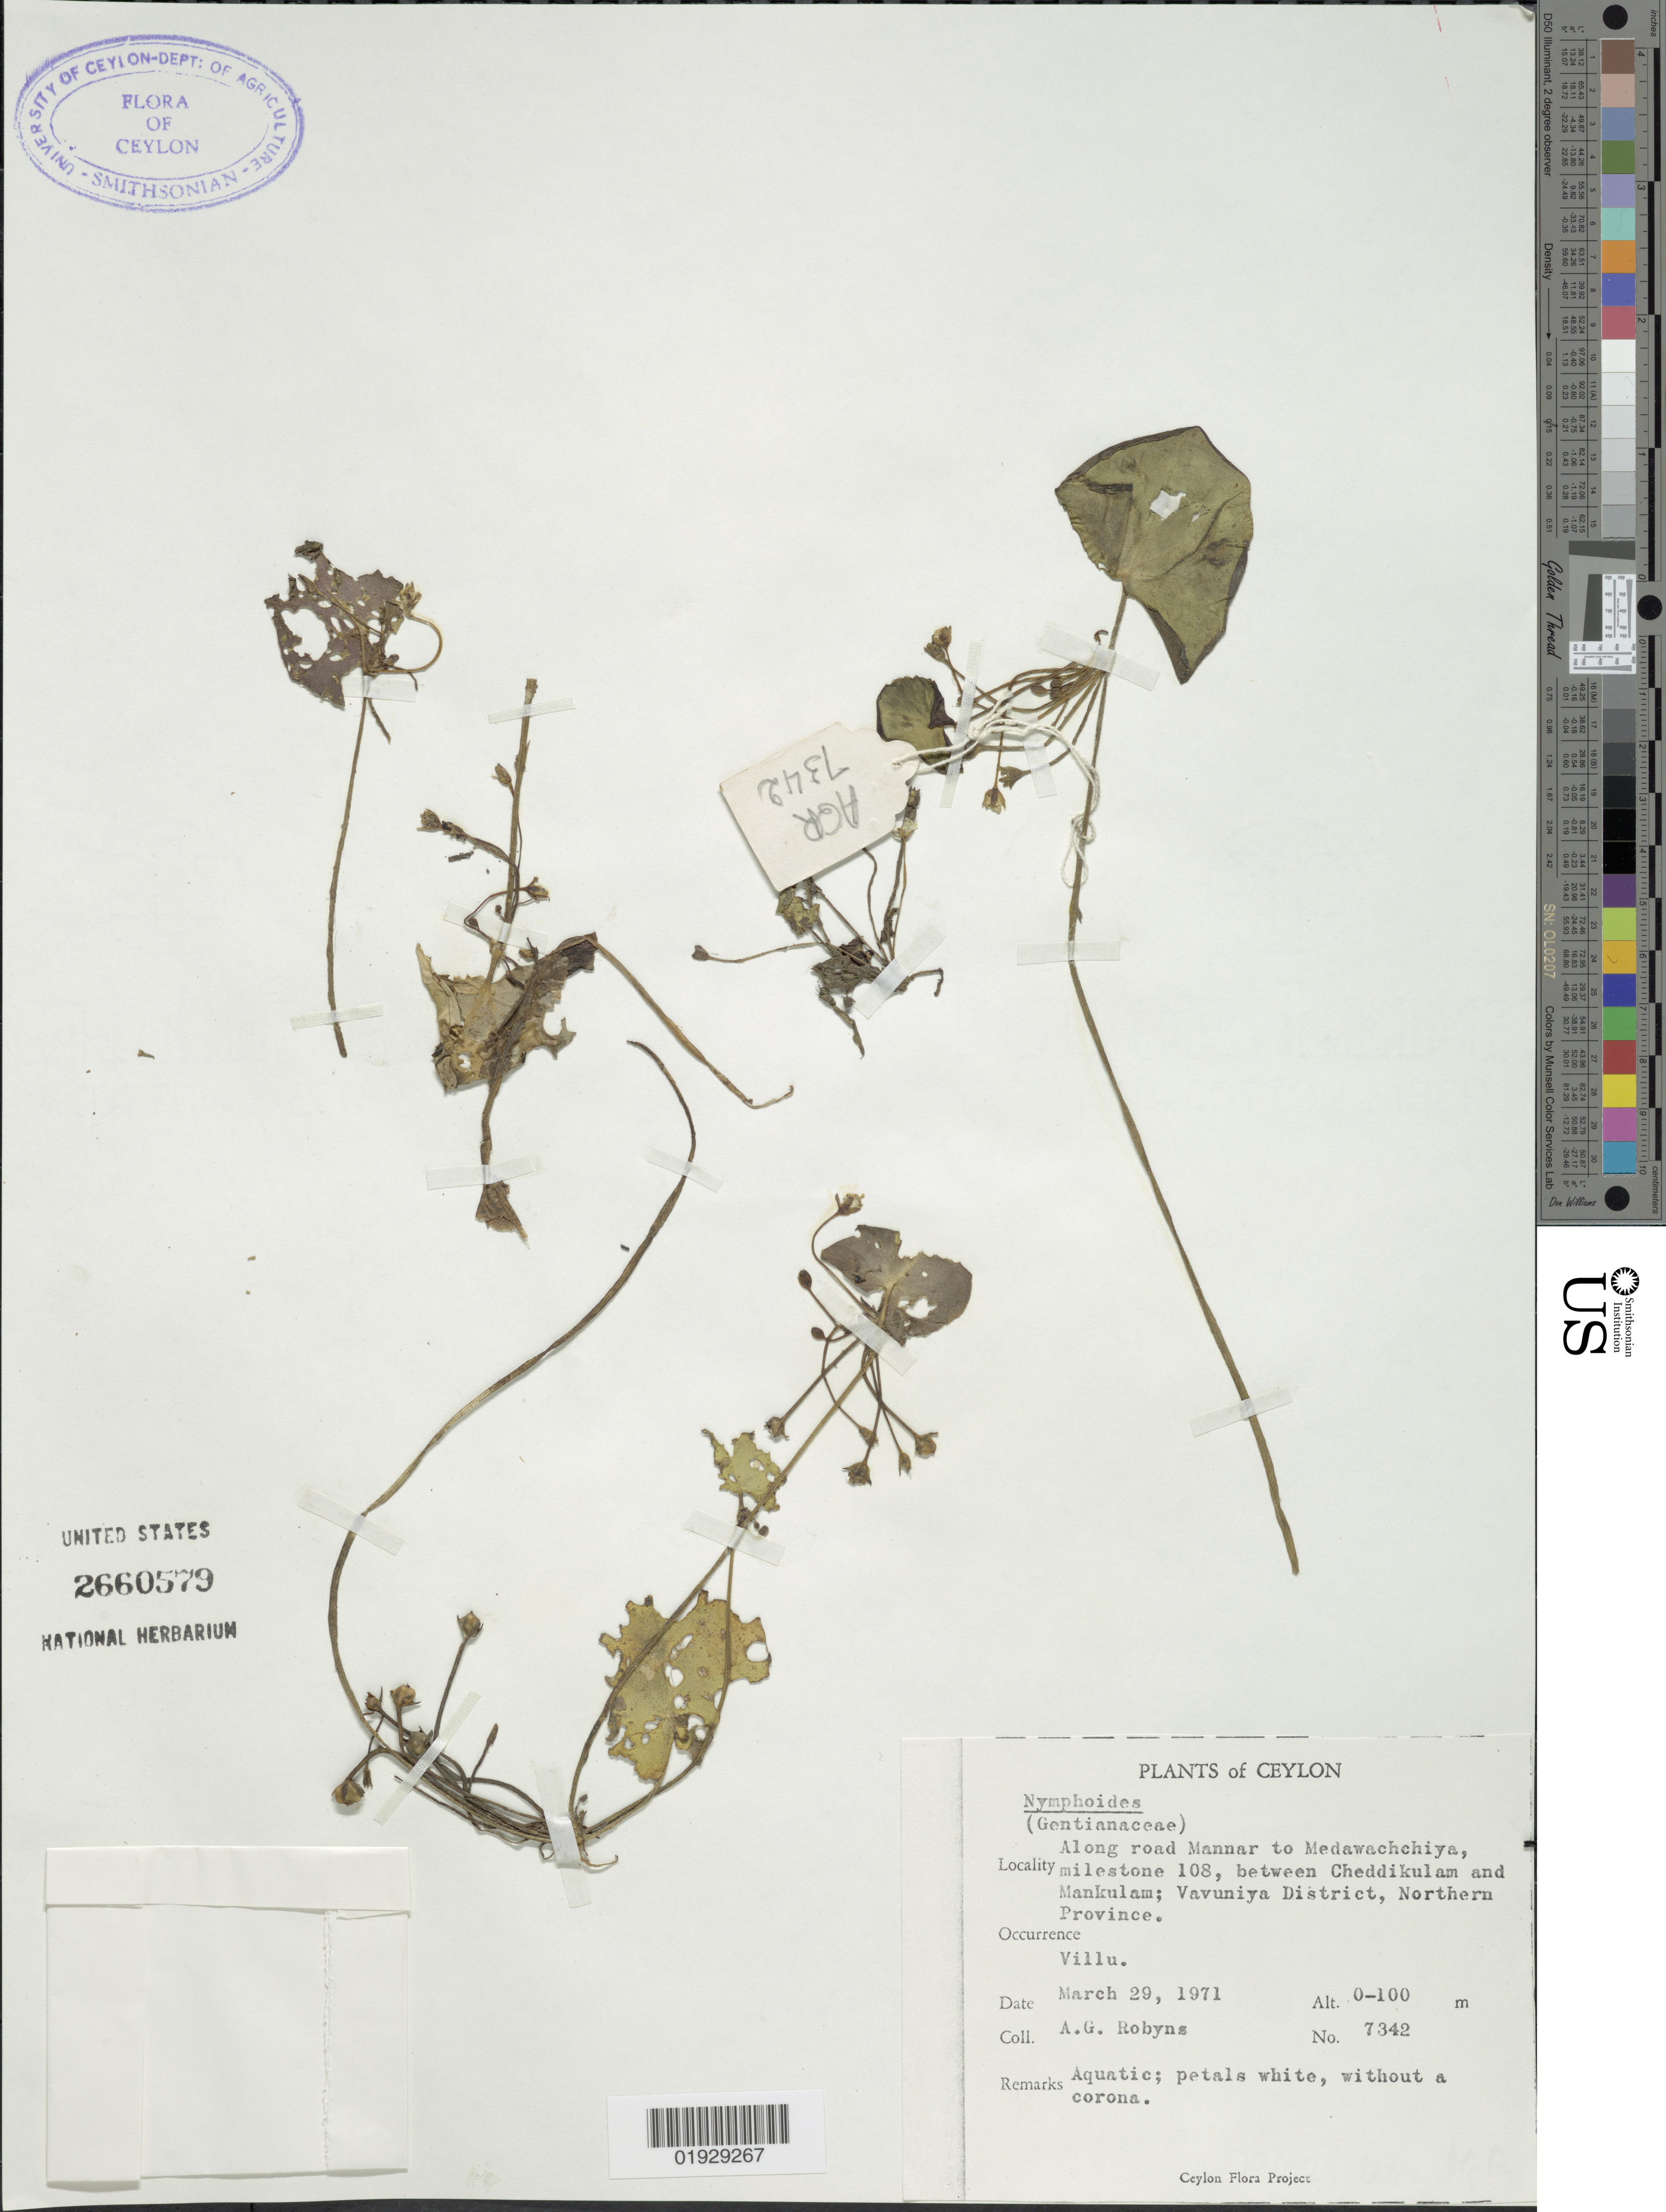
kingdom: Plantae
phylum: Tracheophyta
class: Magnoliopsida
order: Asterales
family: Menyanthaceae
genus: Nymphoides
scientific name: Nymphoides sp.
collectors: A. Robyns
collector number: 7342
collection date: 1971-03-29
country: Sri Lanka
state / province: Northern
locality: Ceylon. Along road Mannar to Medawachchiya, milestone 108, between Cheddikulam and Mankulam; Vavuniya District, Northern Province. Villu.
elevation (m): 0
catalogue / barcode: US 2660579